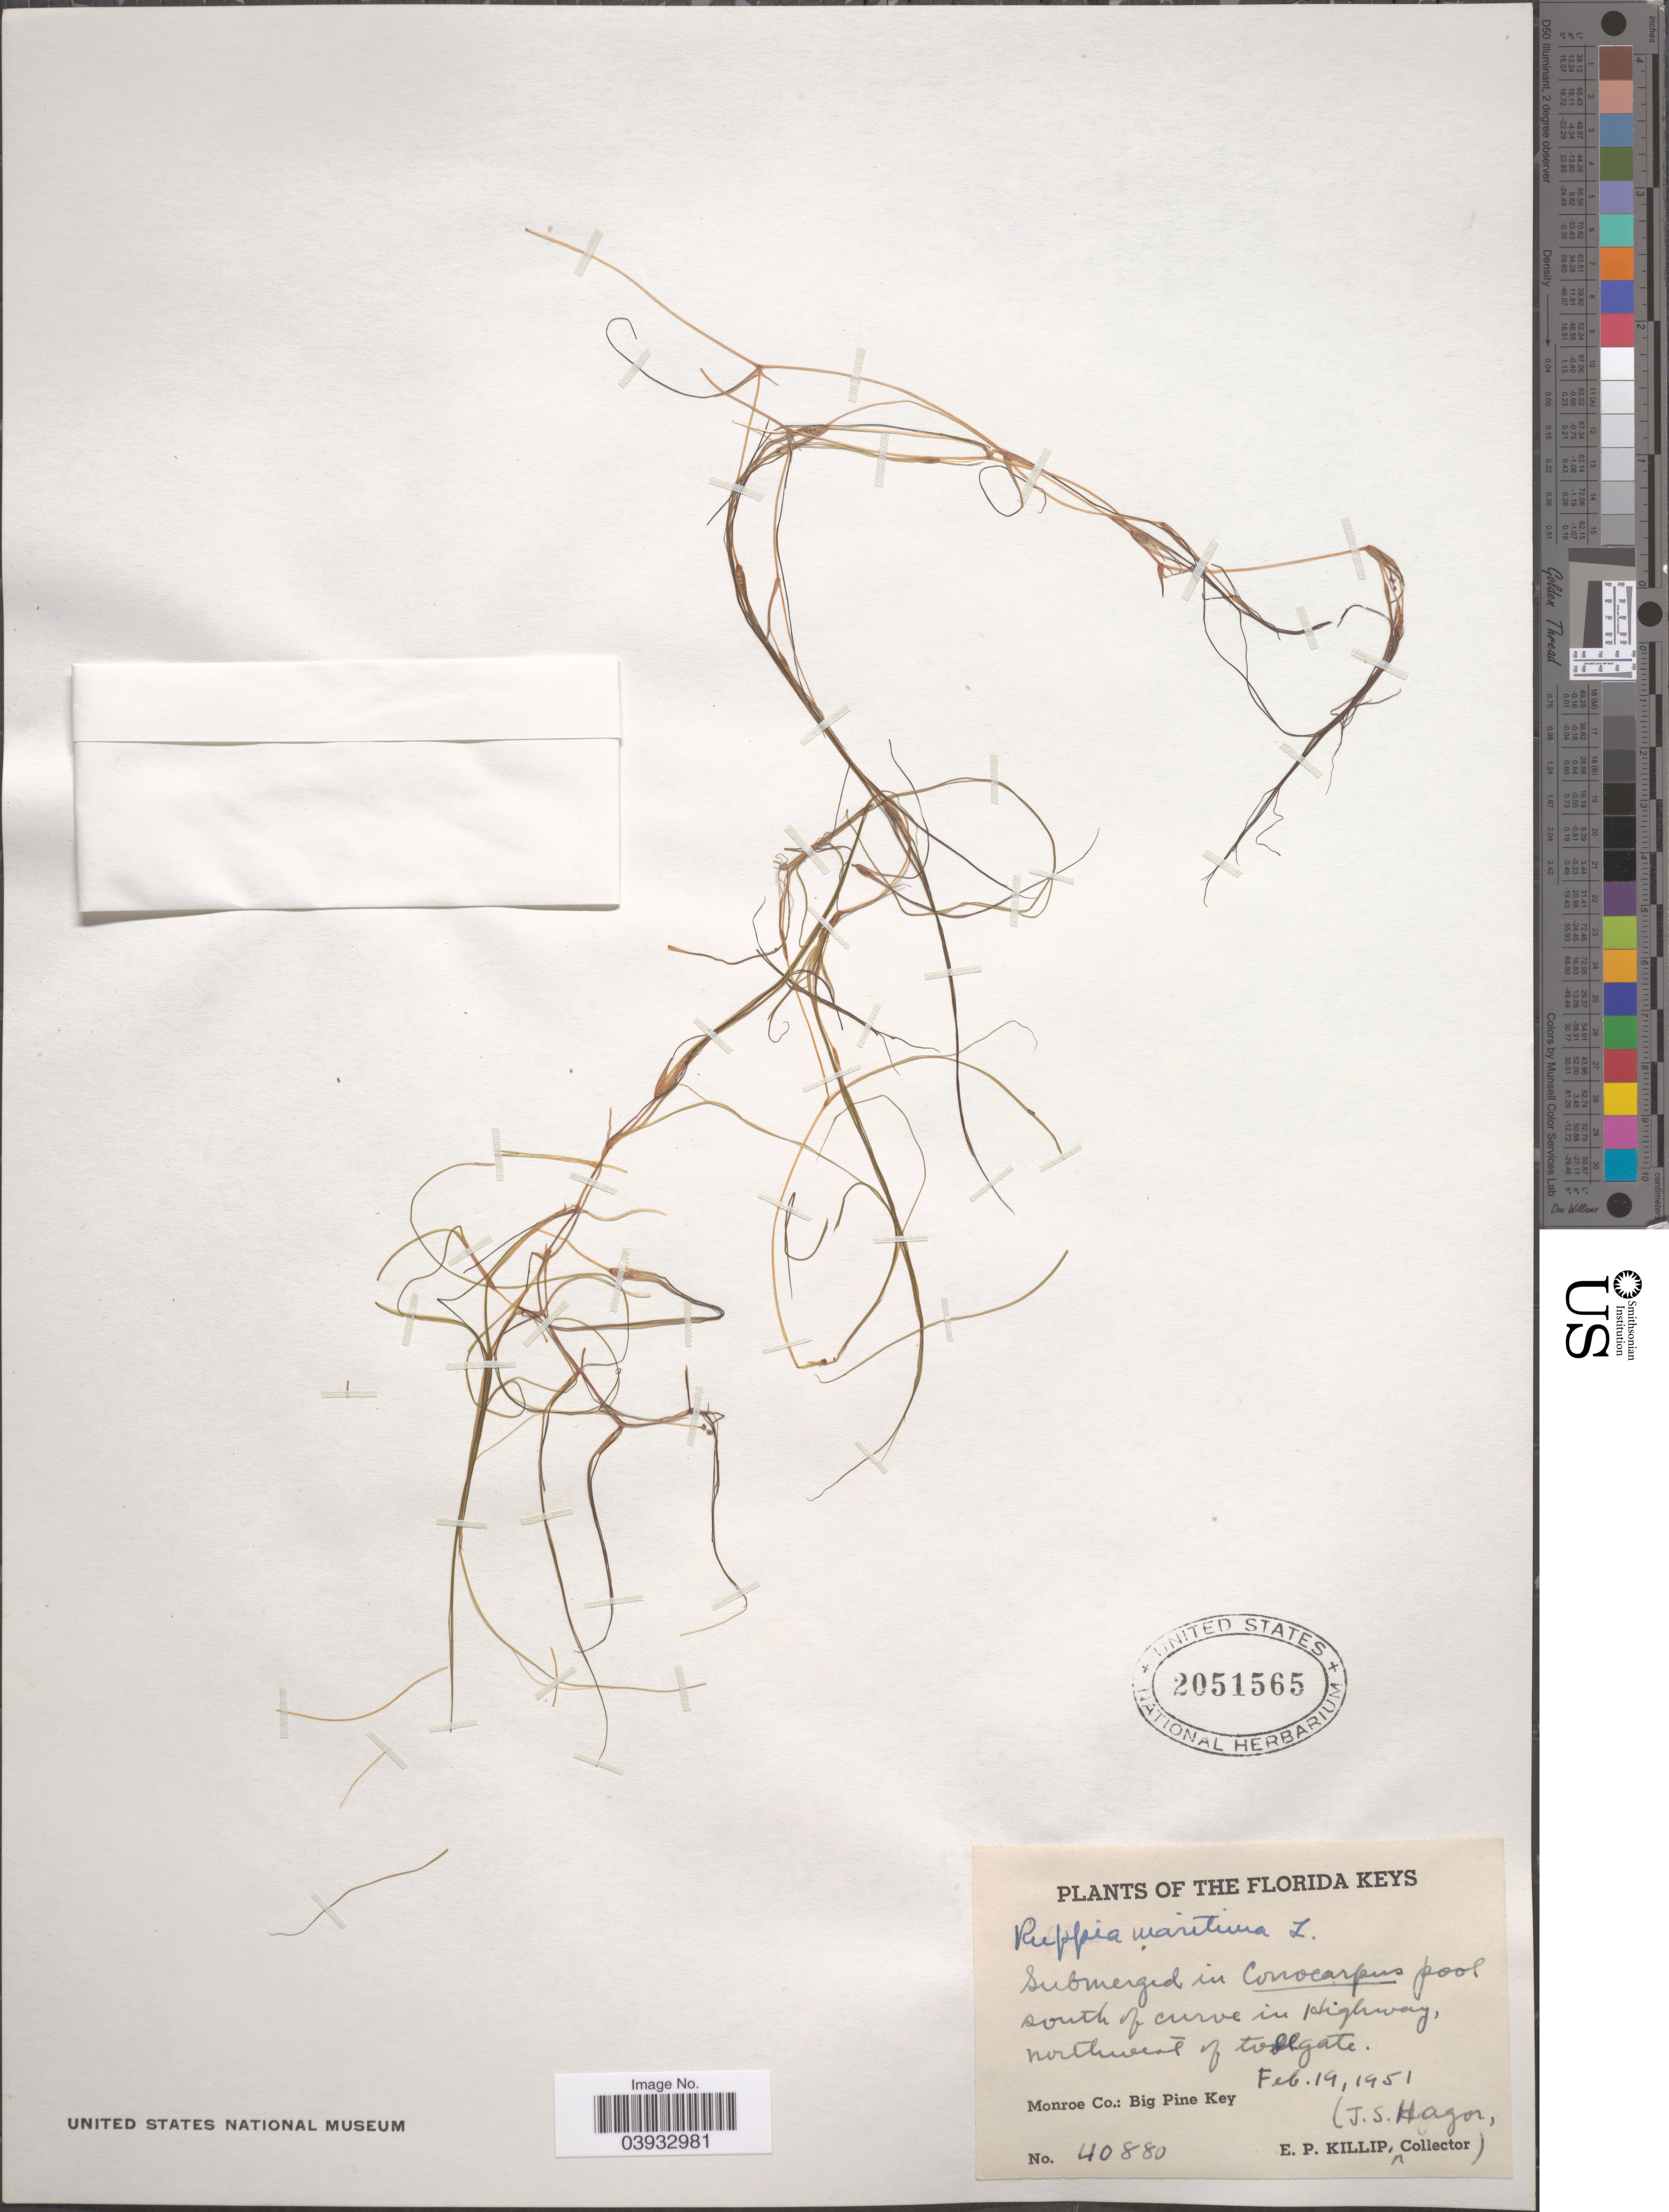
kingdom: Plantae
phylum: Tracheophyta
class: Liliopsida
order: Alismatales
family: Ruppiaceae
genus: Ruppia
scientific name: Ruppia maritima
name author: L.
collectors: E. P. Killip & J. Hagor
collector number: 40880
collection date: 1951-02-19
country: United States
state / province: Florida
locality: The Florida Keys. South of curve in Highway, northwest of tollgate. Monroe Co.: Big Pine Key.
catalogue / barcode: US 2051565